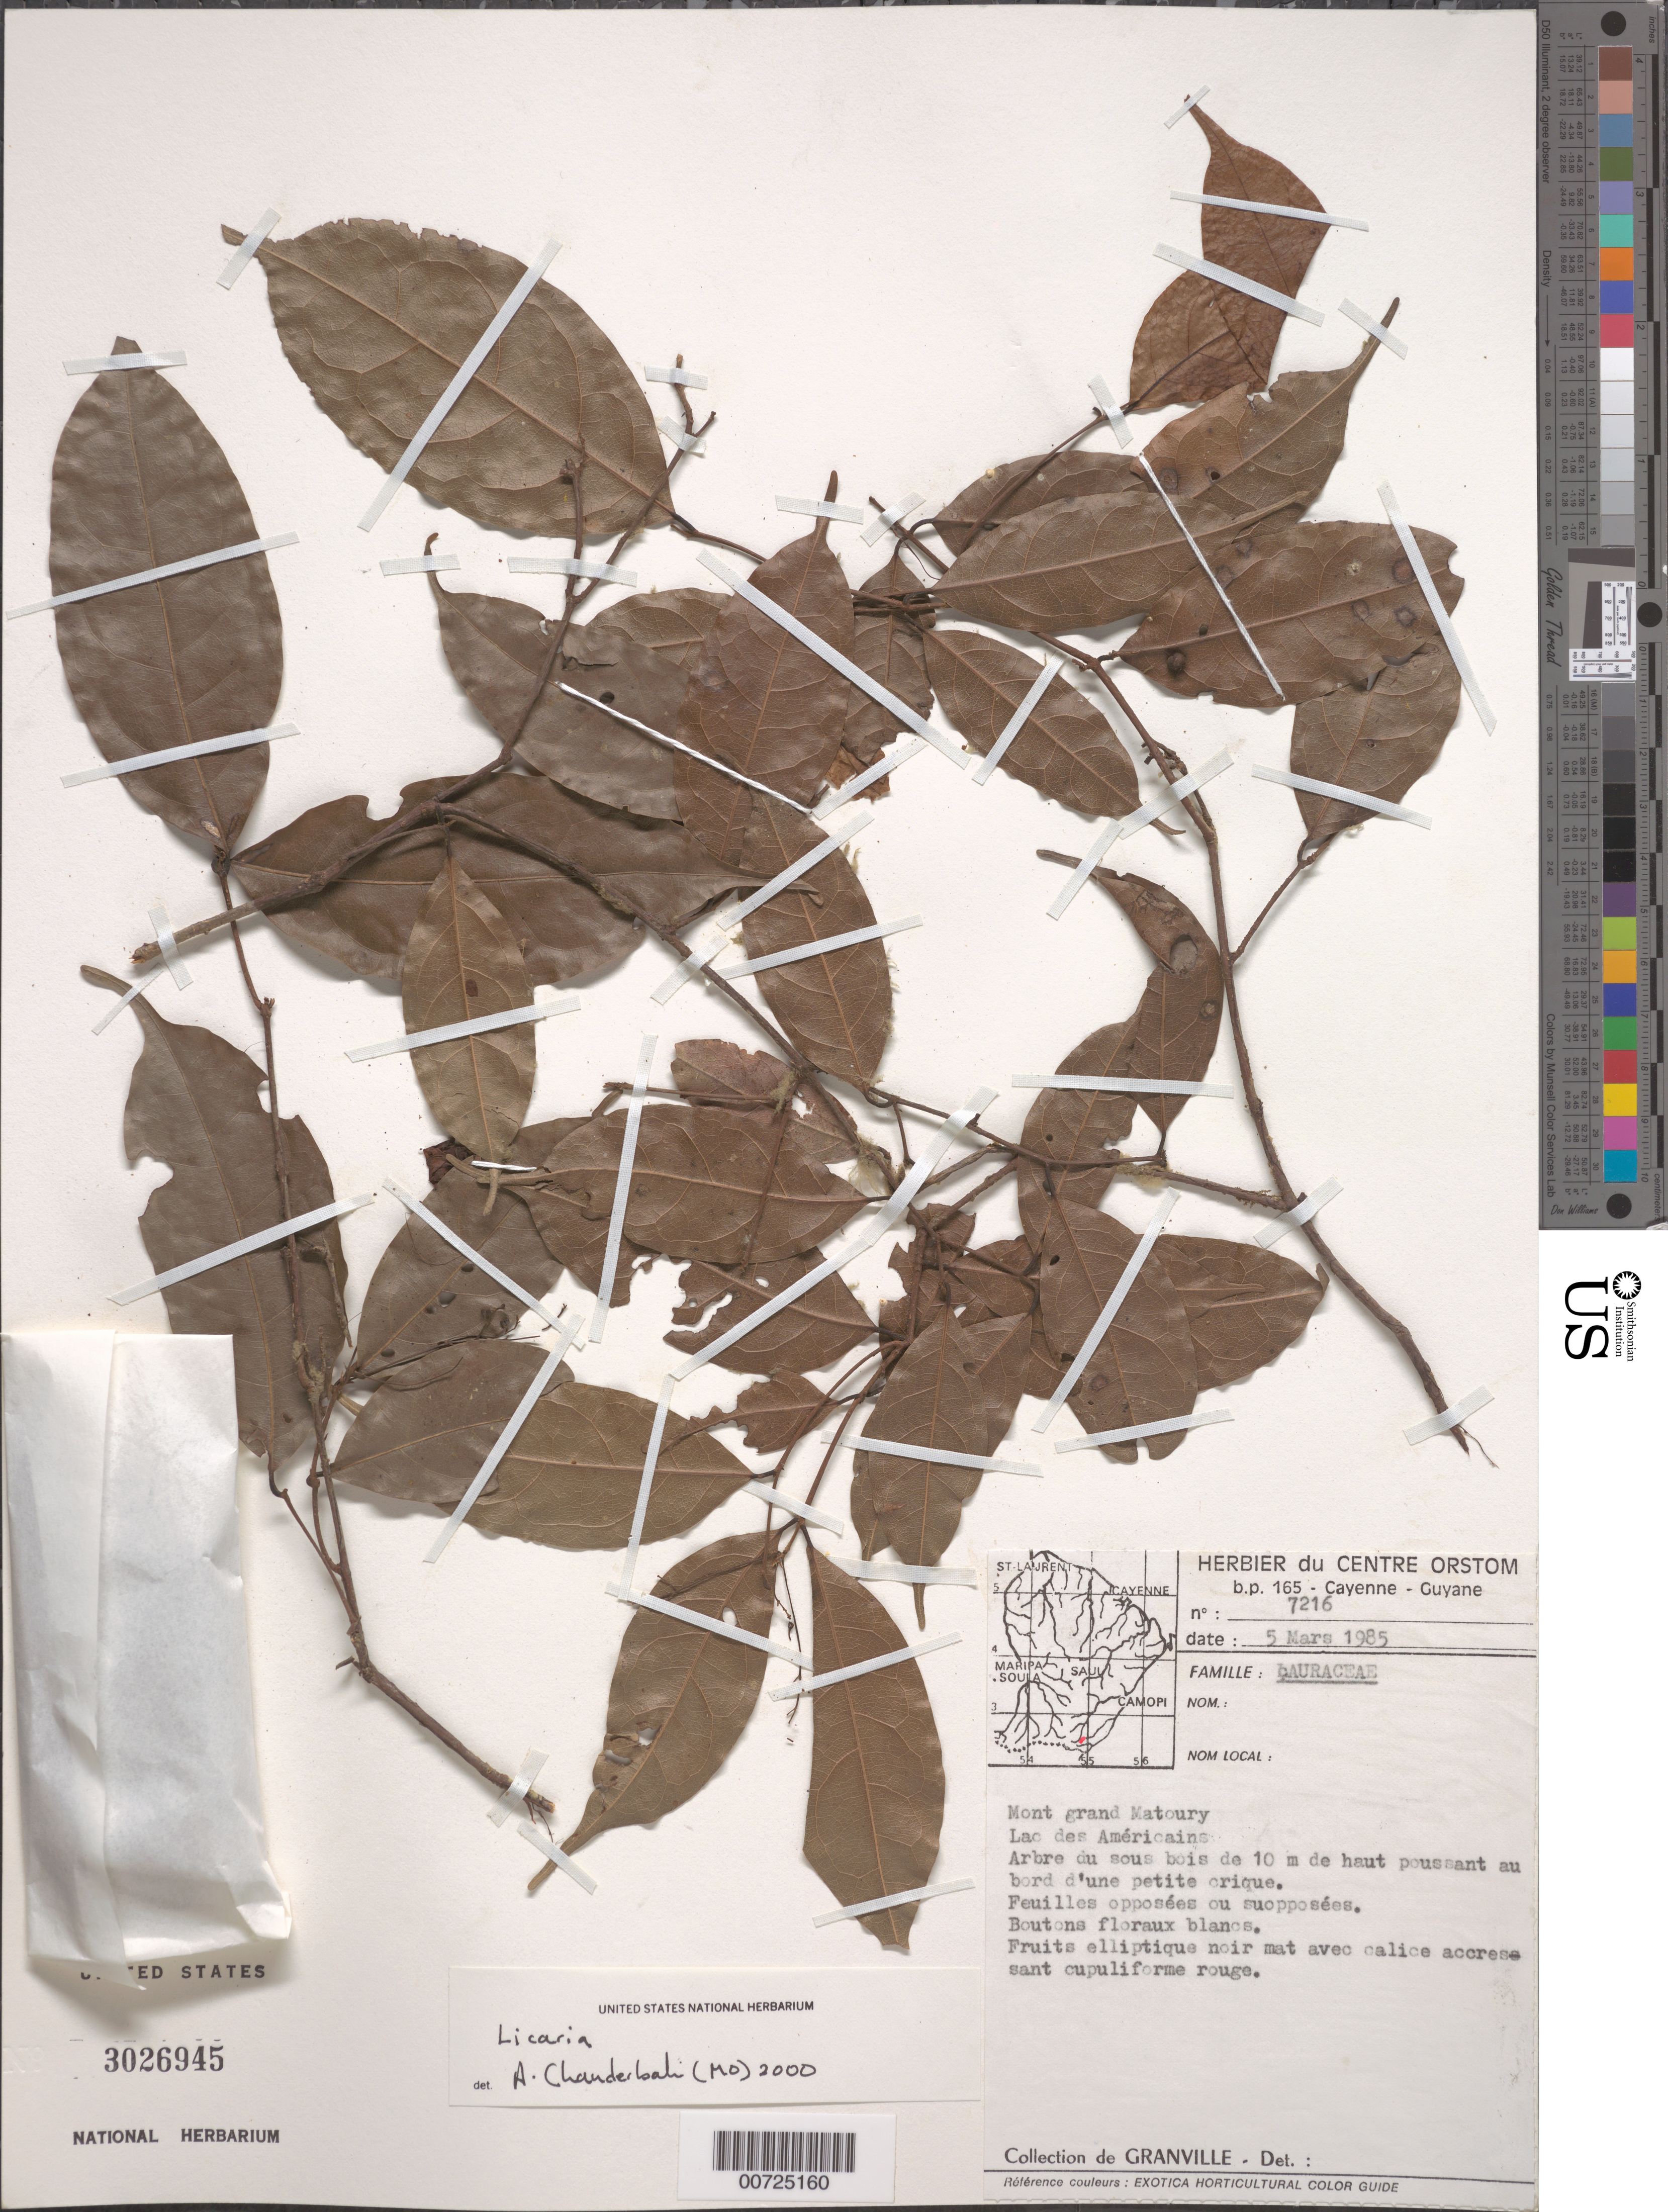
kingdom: Plantae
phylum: Tracheophyta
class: Magnoliopsida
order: Laurales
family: Lauraceae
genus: Licaria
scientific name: Licaria sp.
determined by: Chanderbali, Andre Shashi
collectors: J.-J. de Granville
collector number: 7216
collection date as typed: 5-Mar-85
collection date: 1985-03-05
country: French Guiana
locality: Mont Grand Matoury, Lac des Américains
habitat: Along small creek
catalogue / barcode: US 3026945